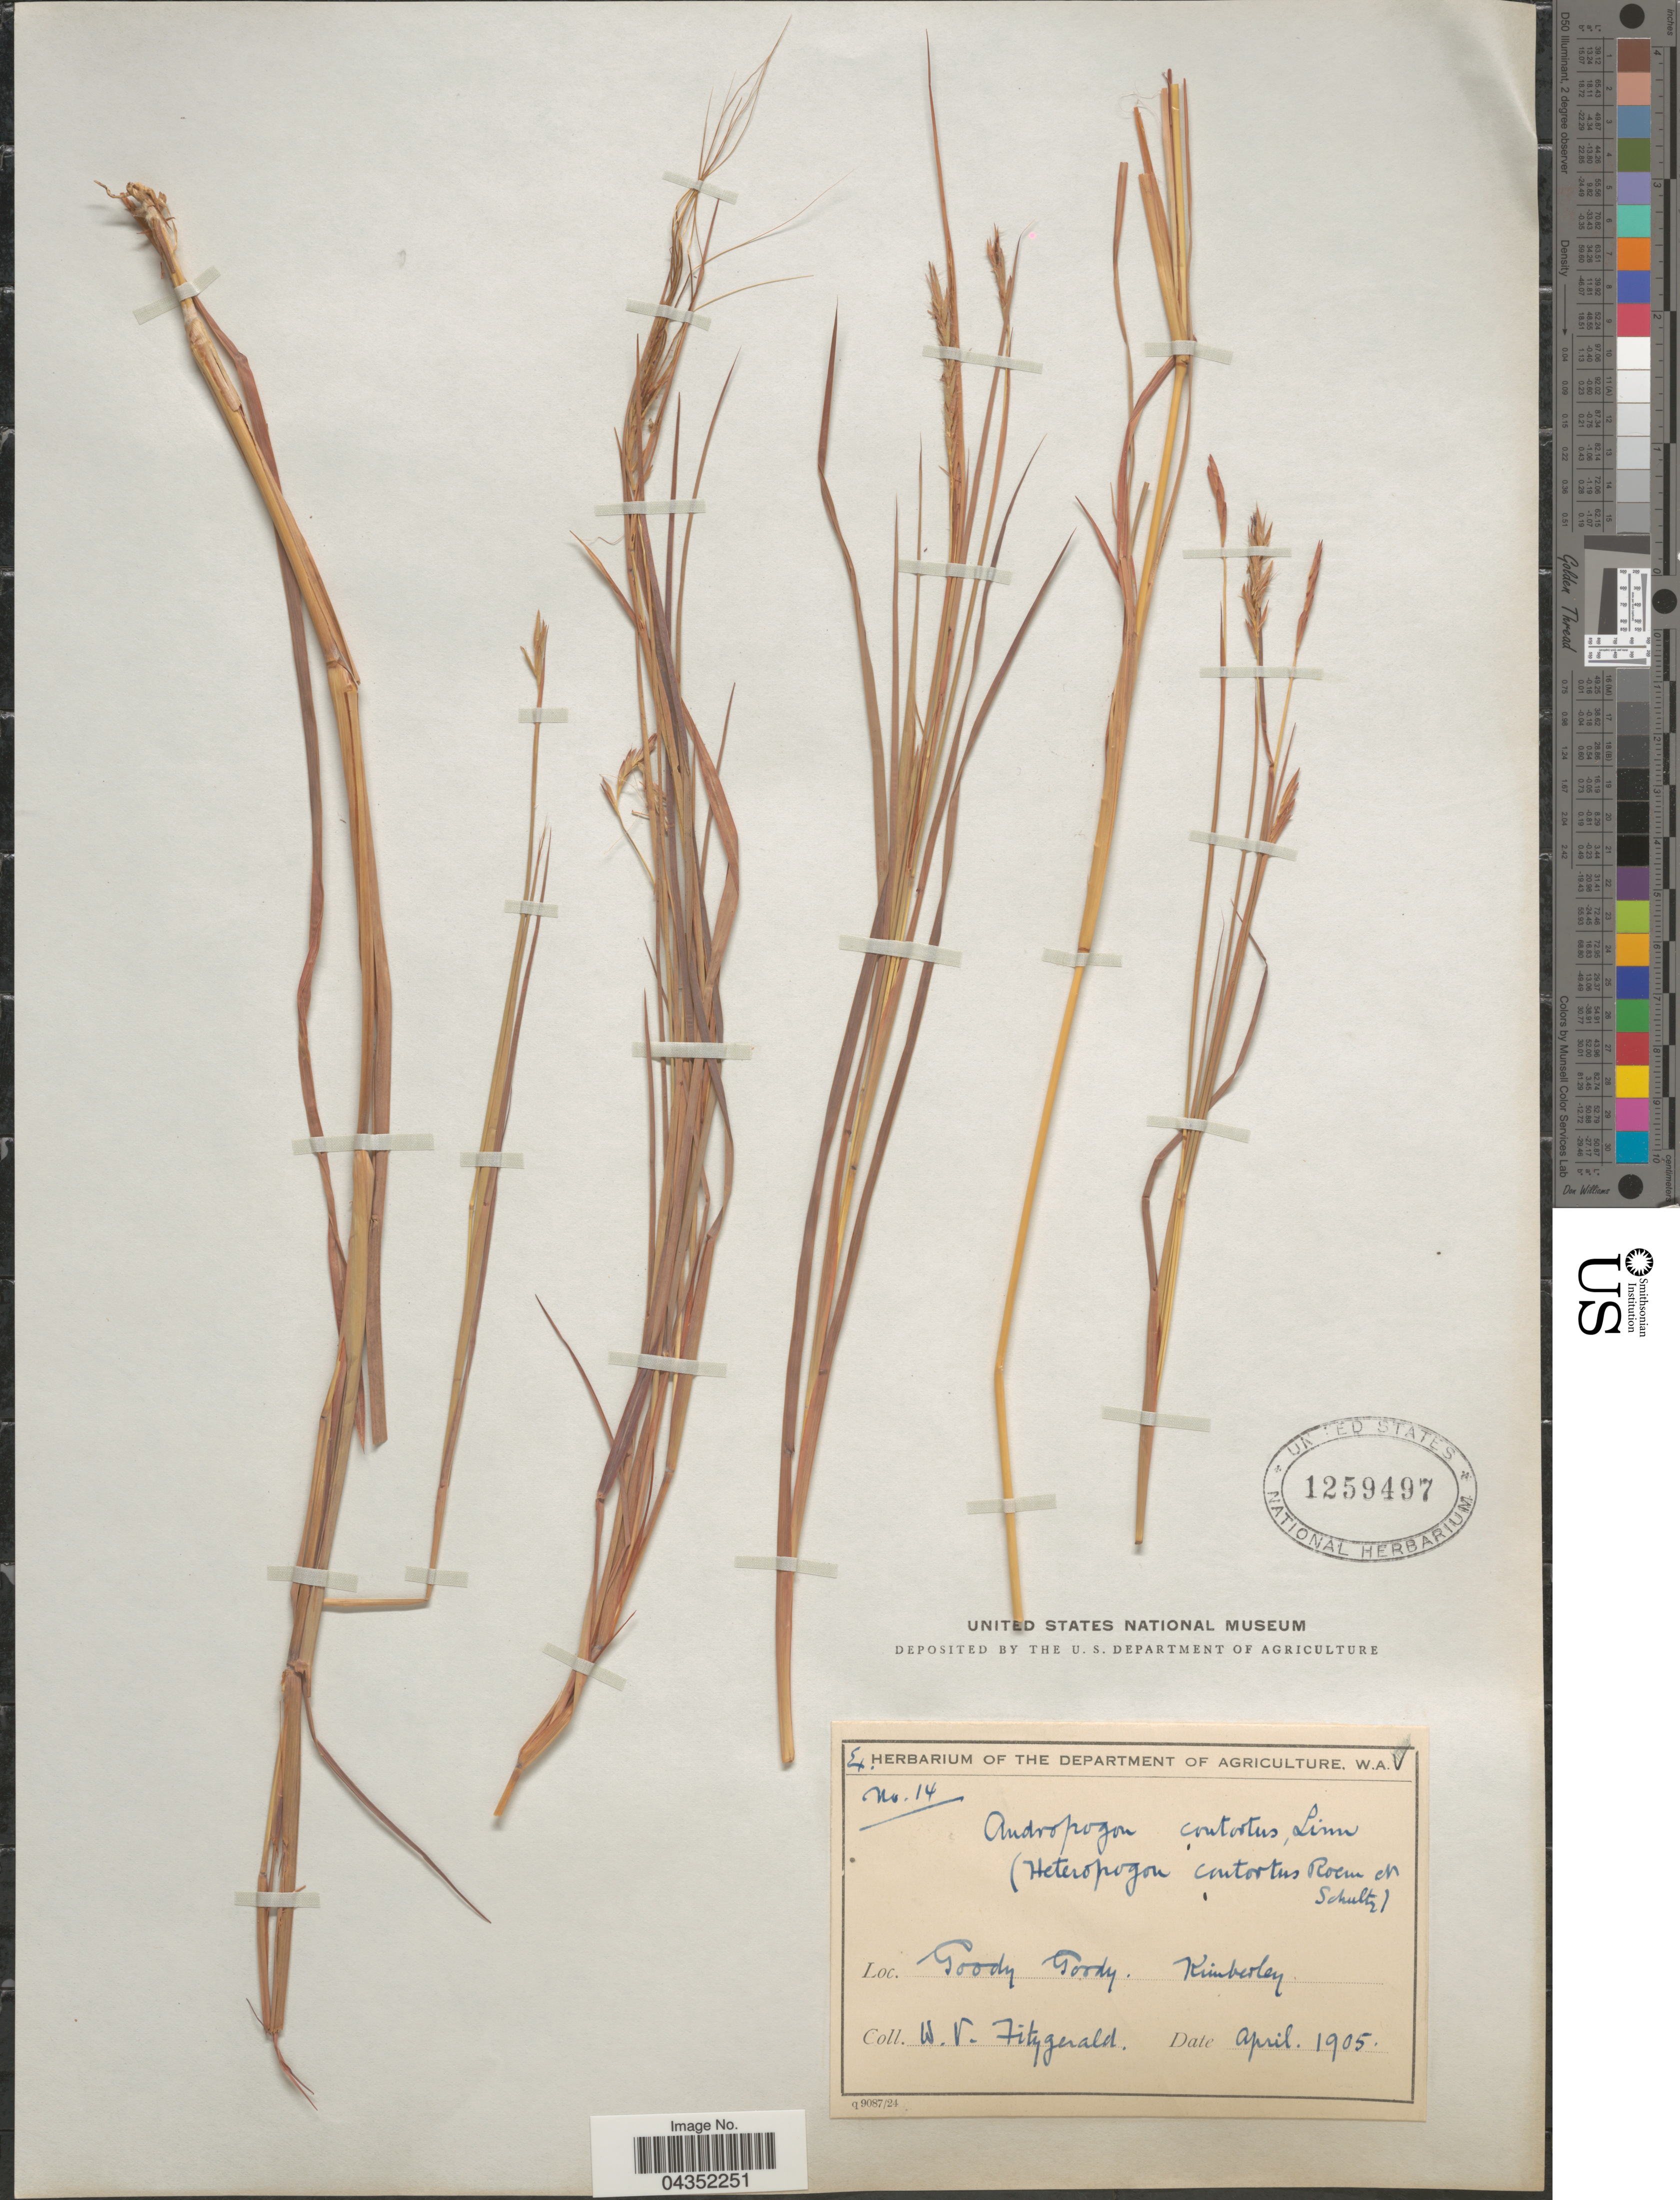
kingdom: Plantae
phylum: Tracheophyta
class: Liliopsida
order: Poales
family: Poaceae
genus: Heteropogon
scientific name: Heteropogon contortus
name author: (L.) P. Beauv. ex Roem. & Schult.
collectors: W. Fitzgerald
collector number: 14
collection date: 1905-04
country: Australia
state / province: Western Australia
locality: Goody Goody. Kimberley.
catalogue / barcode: US 1259497